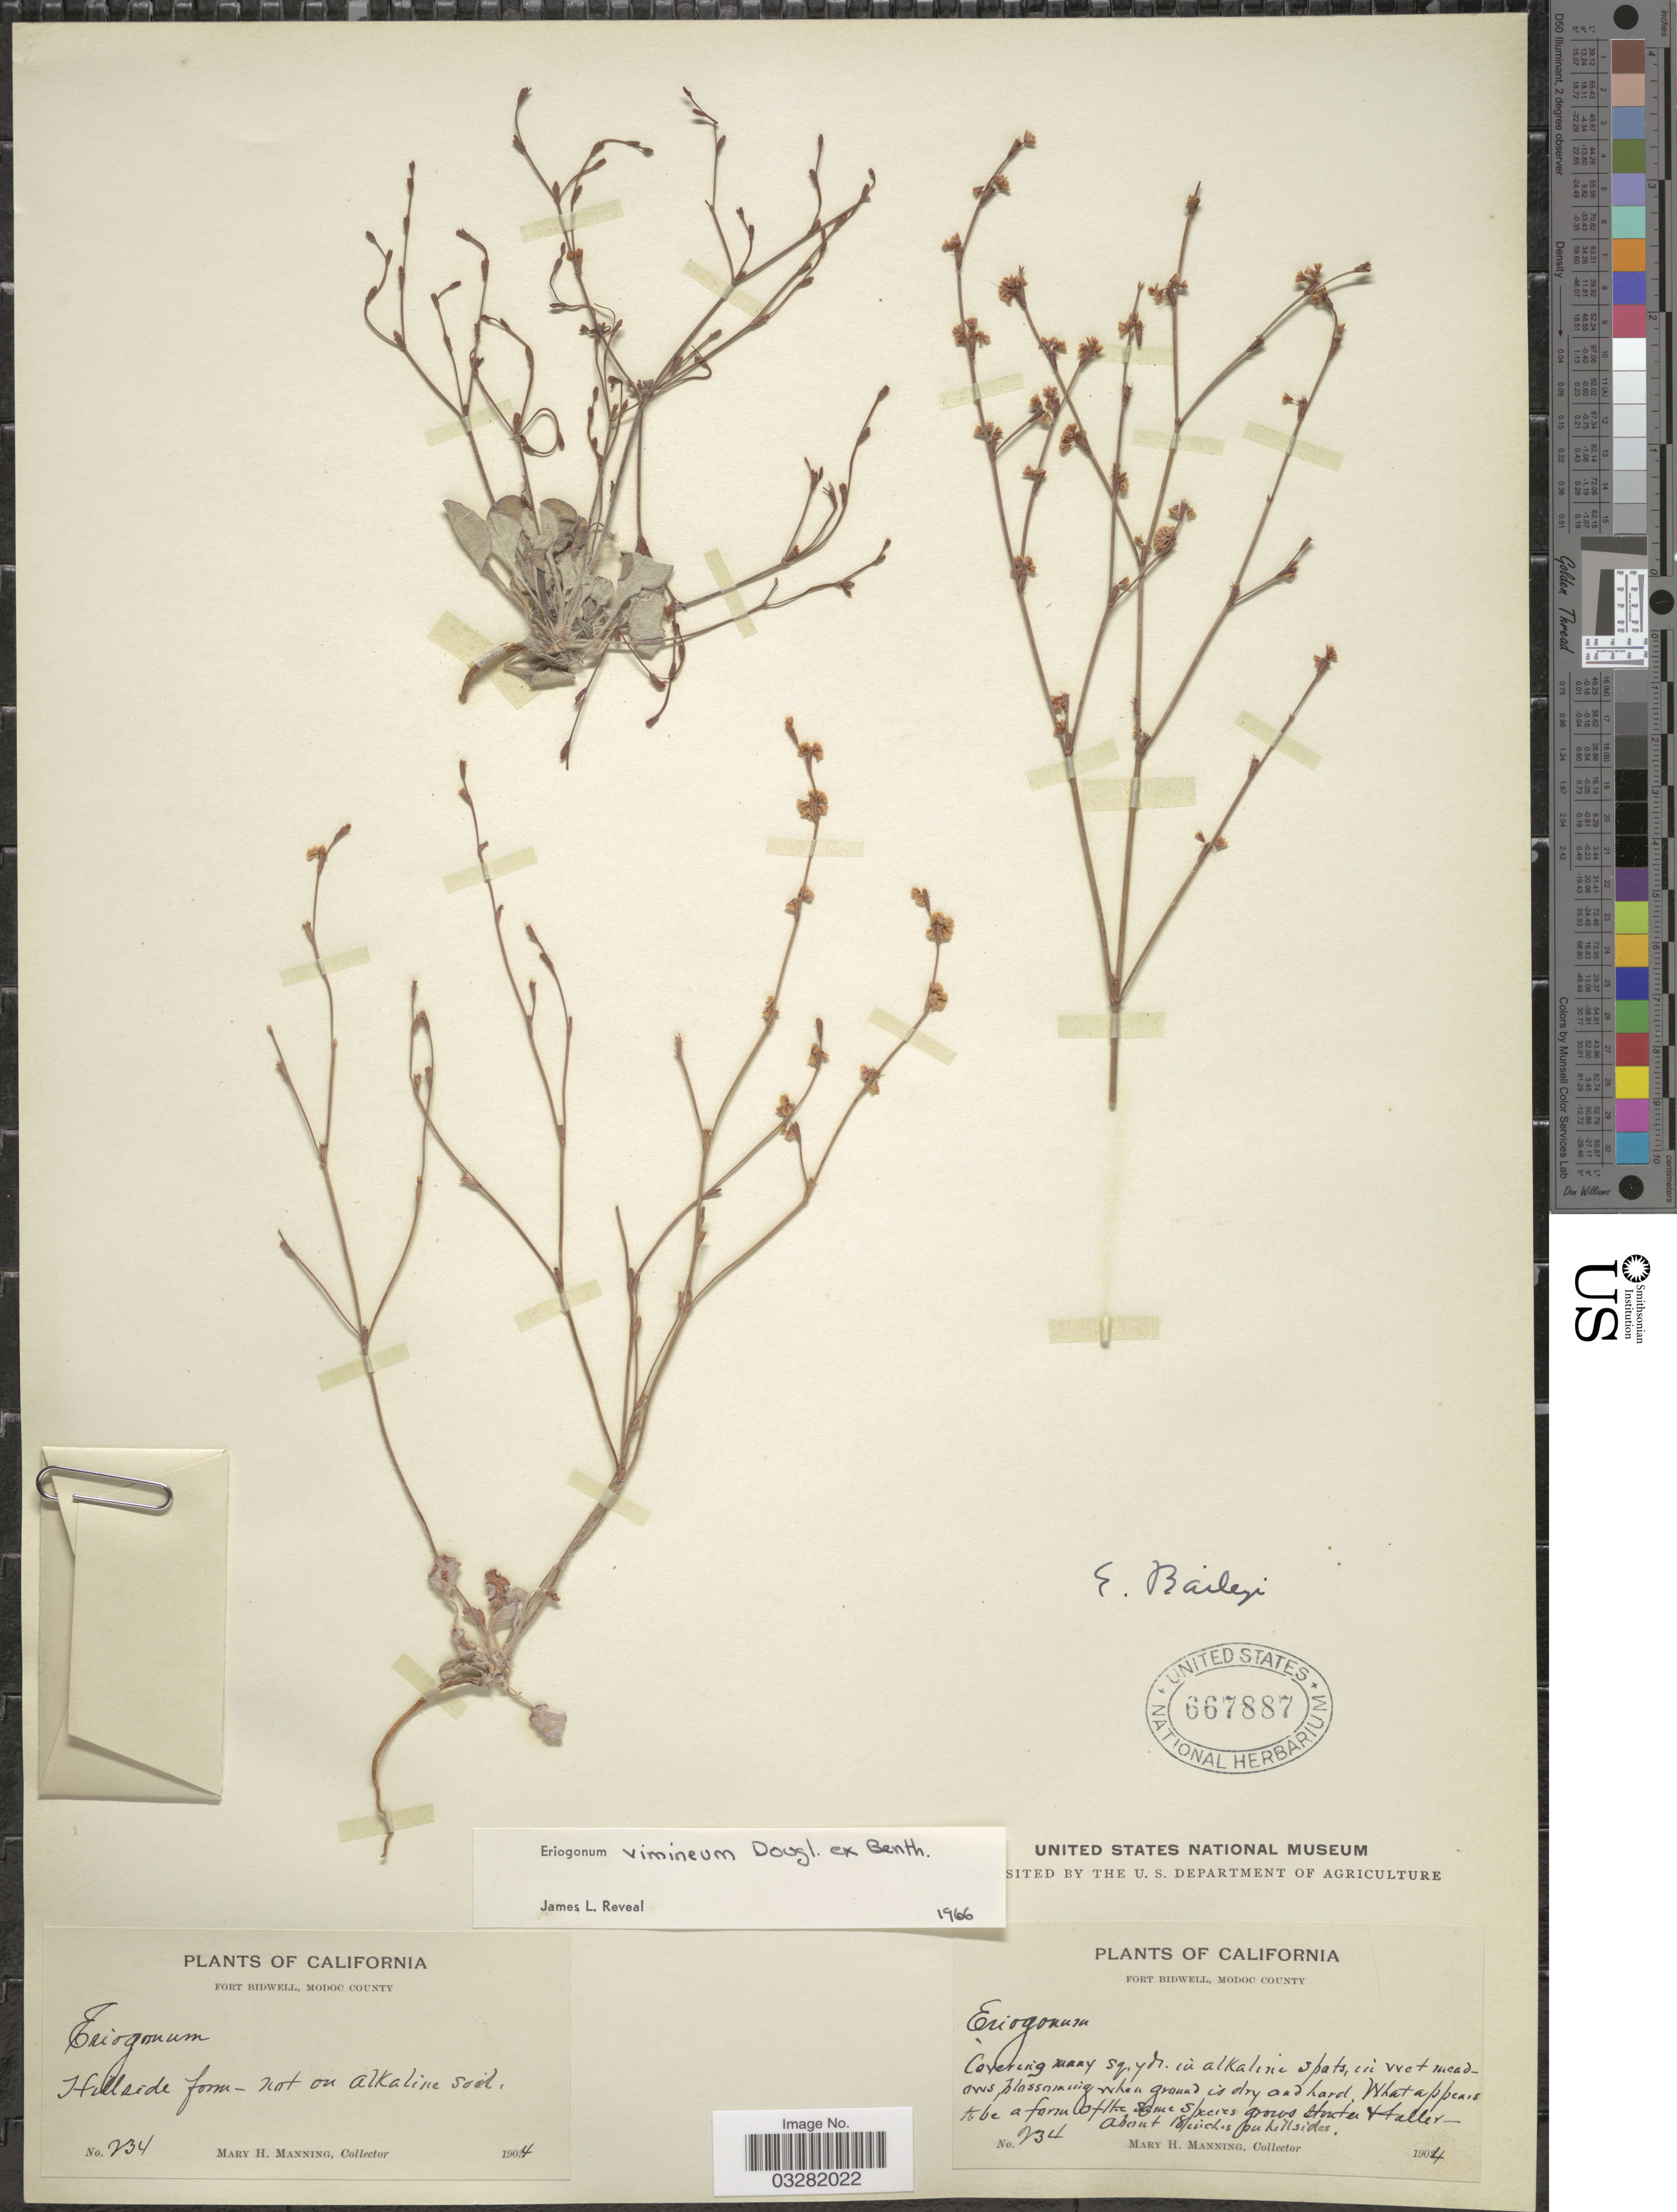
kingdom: Plantae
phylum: Tracheophyta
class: Magnoliopsida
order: Caryophyllales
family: Polygonaceae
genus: Eriogonum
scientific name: Eriogonum vimineum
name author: Douglas ex Benth.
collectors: M. Manning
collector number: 234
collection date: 1904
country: United States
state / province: California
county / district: Modoc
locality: Fort Bidwell, Modoc County. Hillside from not on Alkaline soil.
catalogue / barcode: US 667887